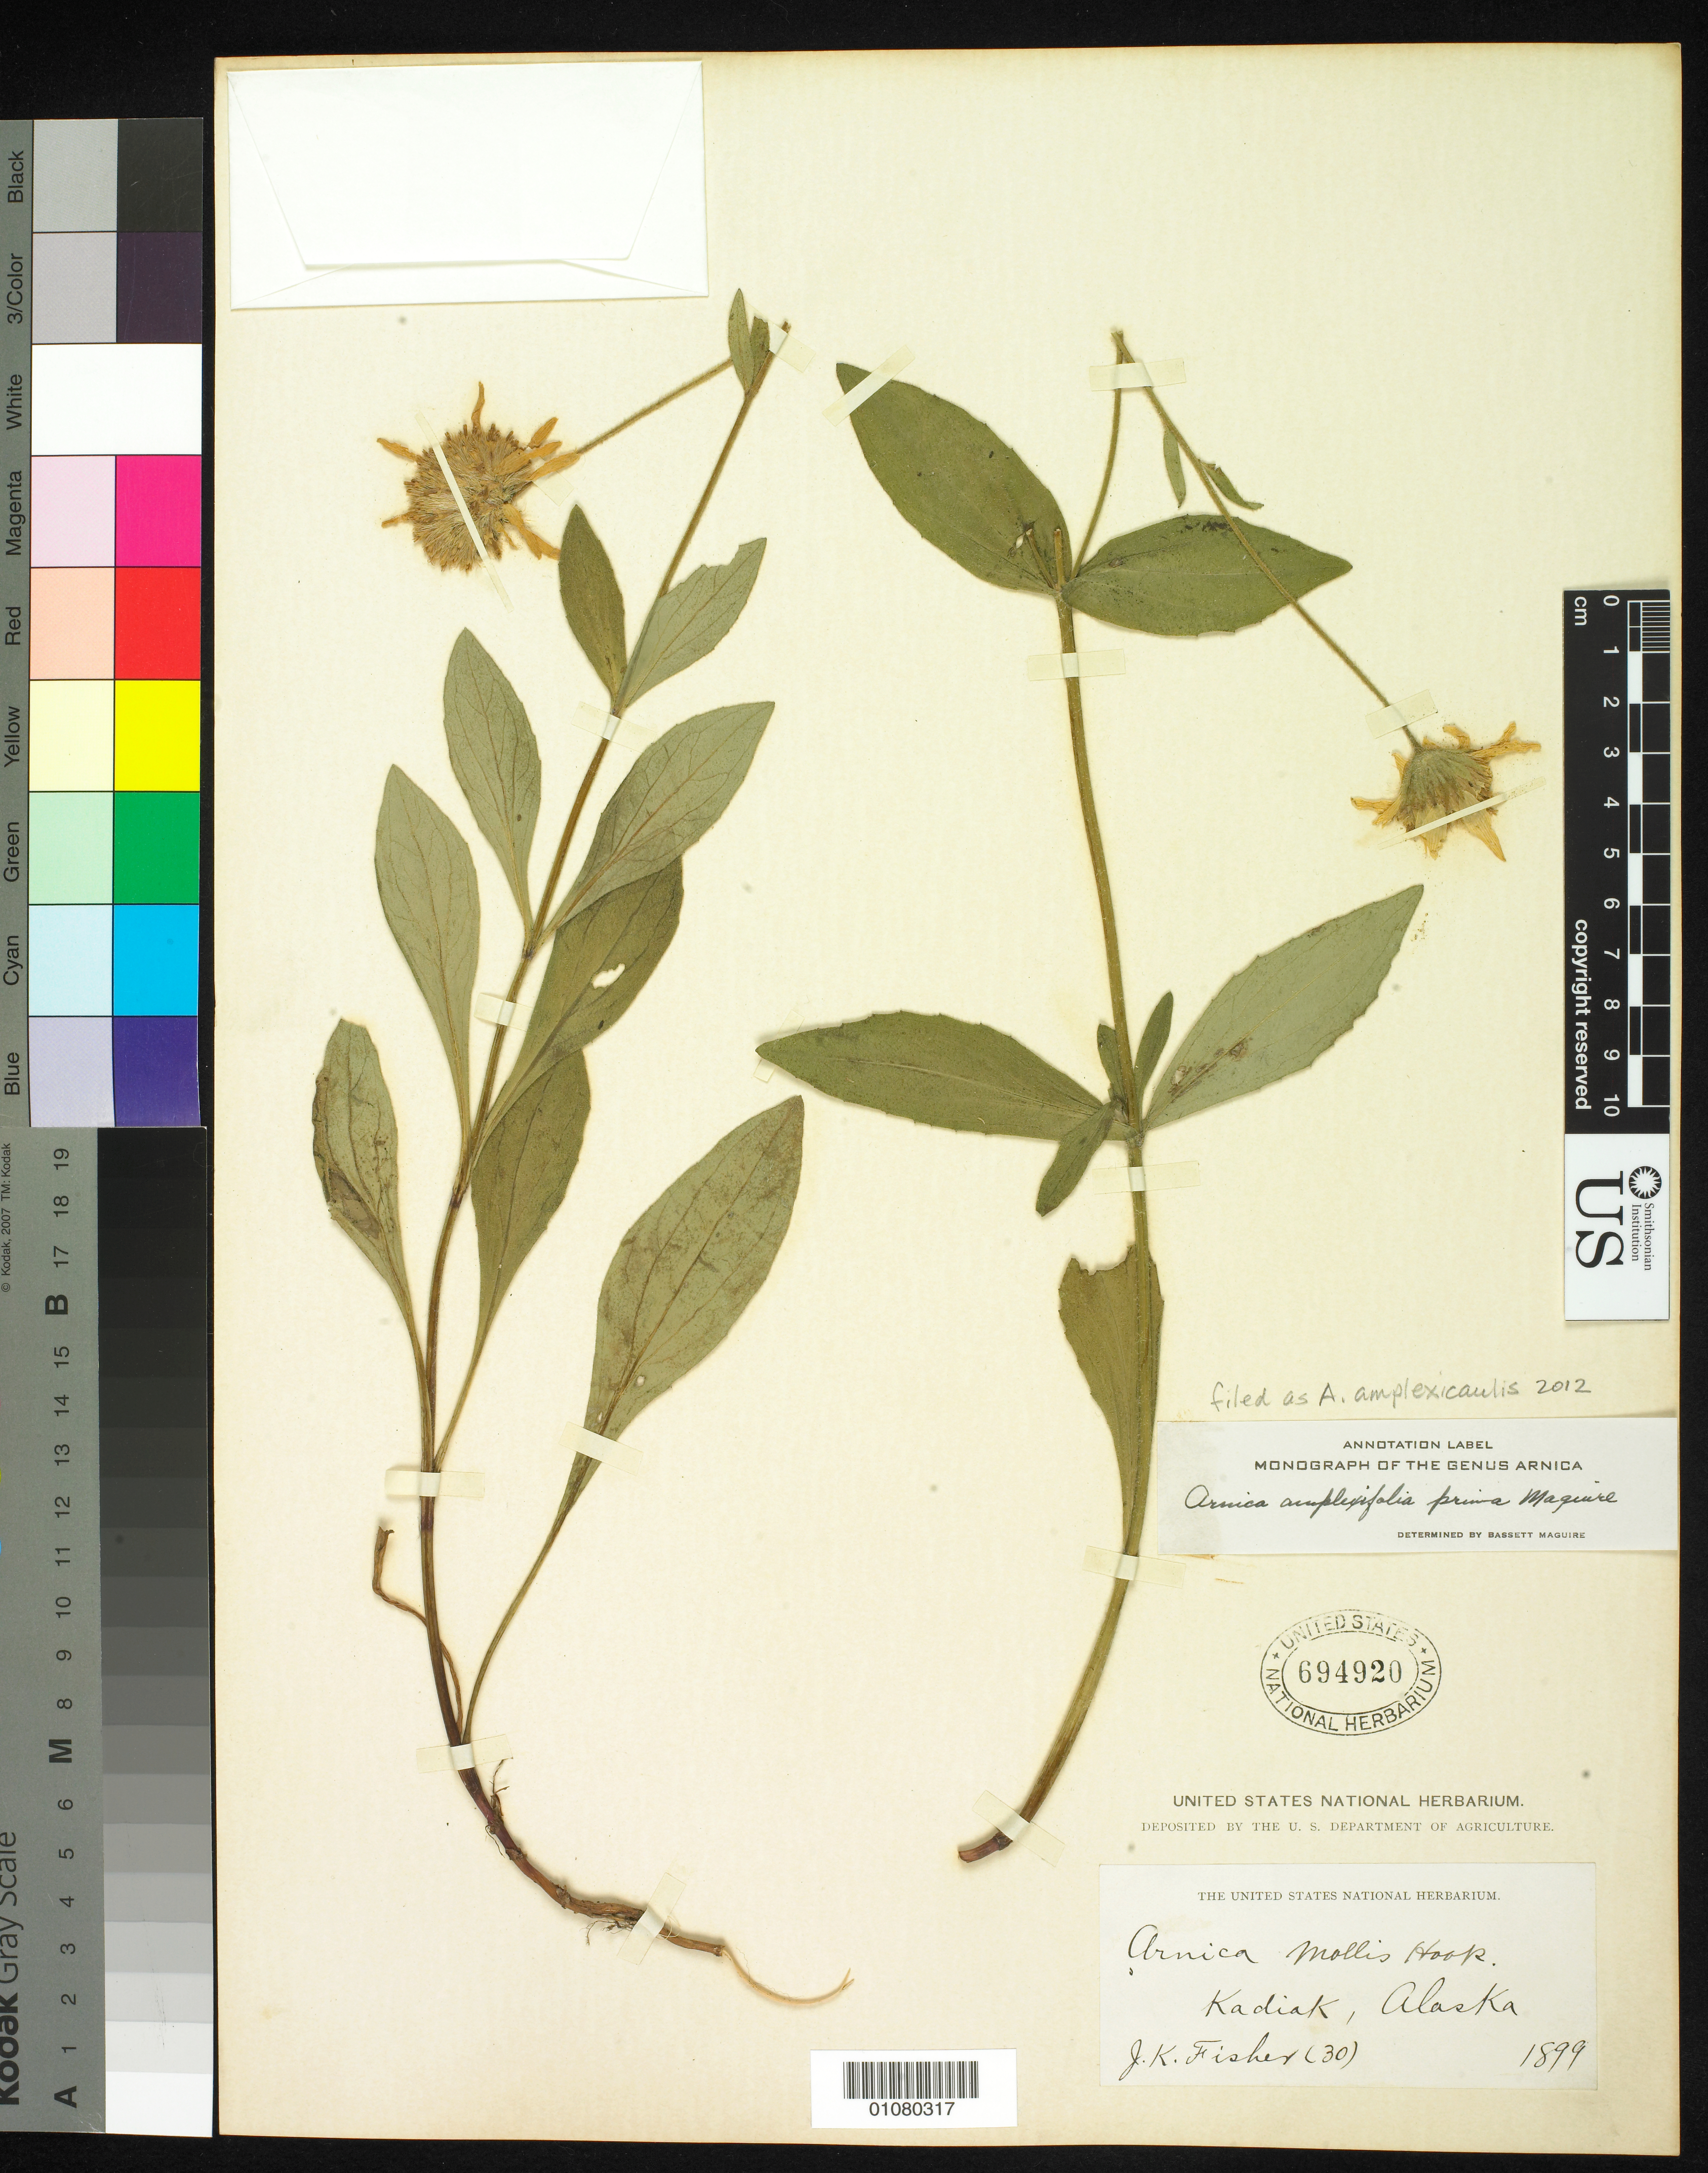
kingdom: Plantae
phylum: Tracheophyta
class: Magnoliopsida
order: Asterales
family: Asteraceae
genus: Arnica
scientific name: Arnica amplexifolia subsp. genuina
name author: Maguire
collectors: W. J. Fisher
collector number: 30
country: United States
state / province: Alaska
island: Kodiak I.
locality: Kodiak (Kadiak, Kadyak)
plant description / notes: From field notes accompanying collection of useful plants made by W.J. Fisher at Kadyak, in 1899. Dried plants with - Mr., Kearney, alcoholics in seed collection.; No medicinal properties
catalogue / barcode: US 694920